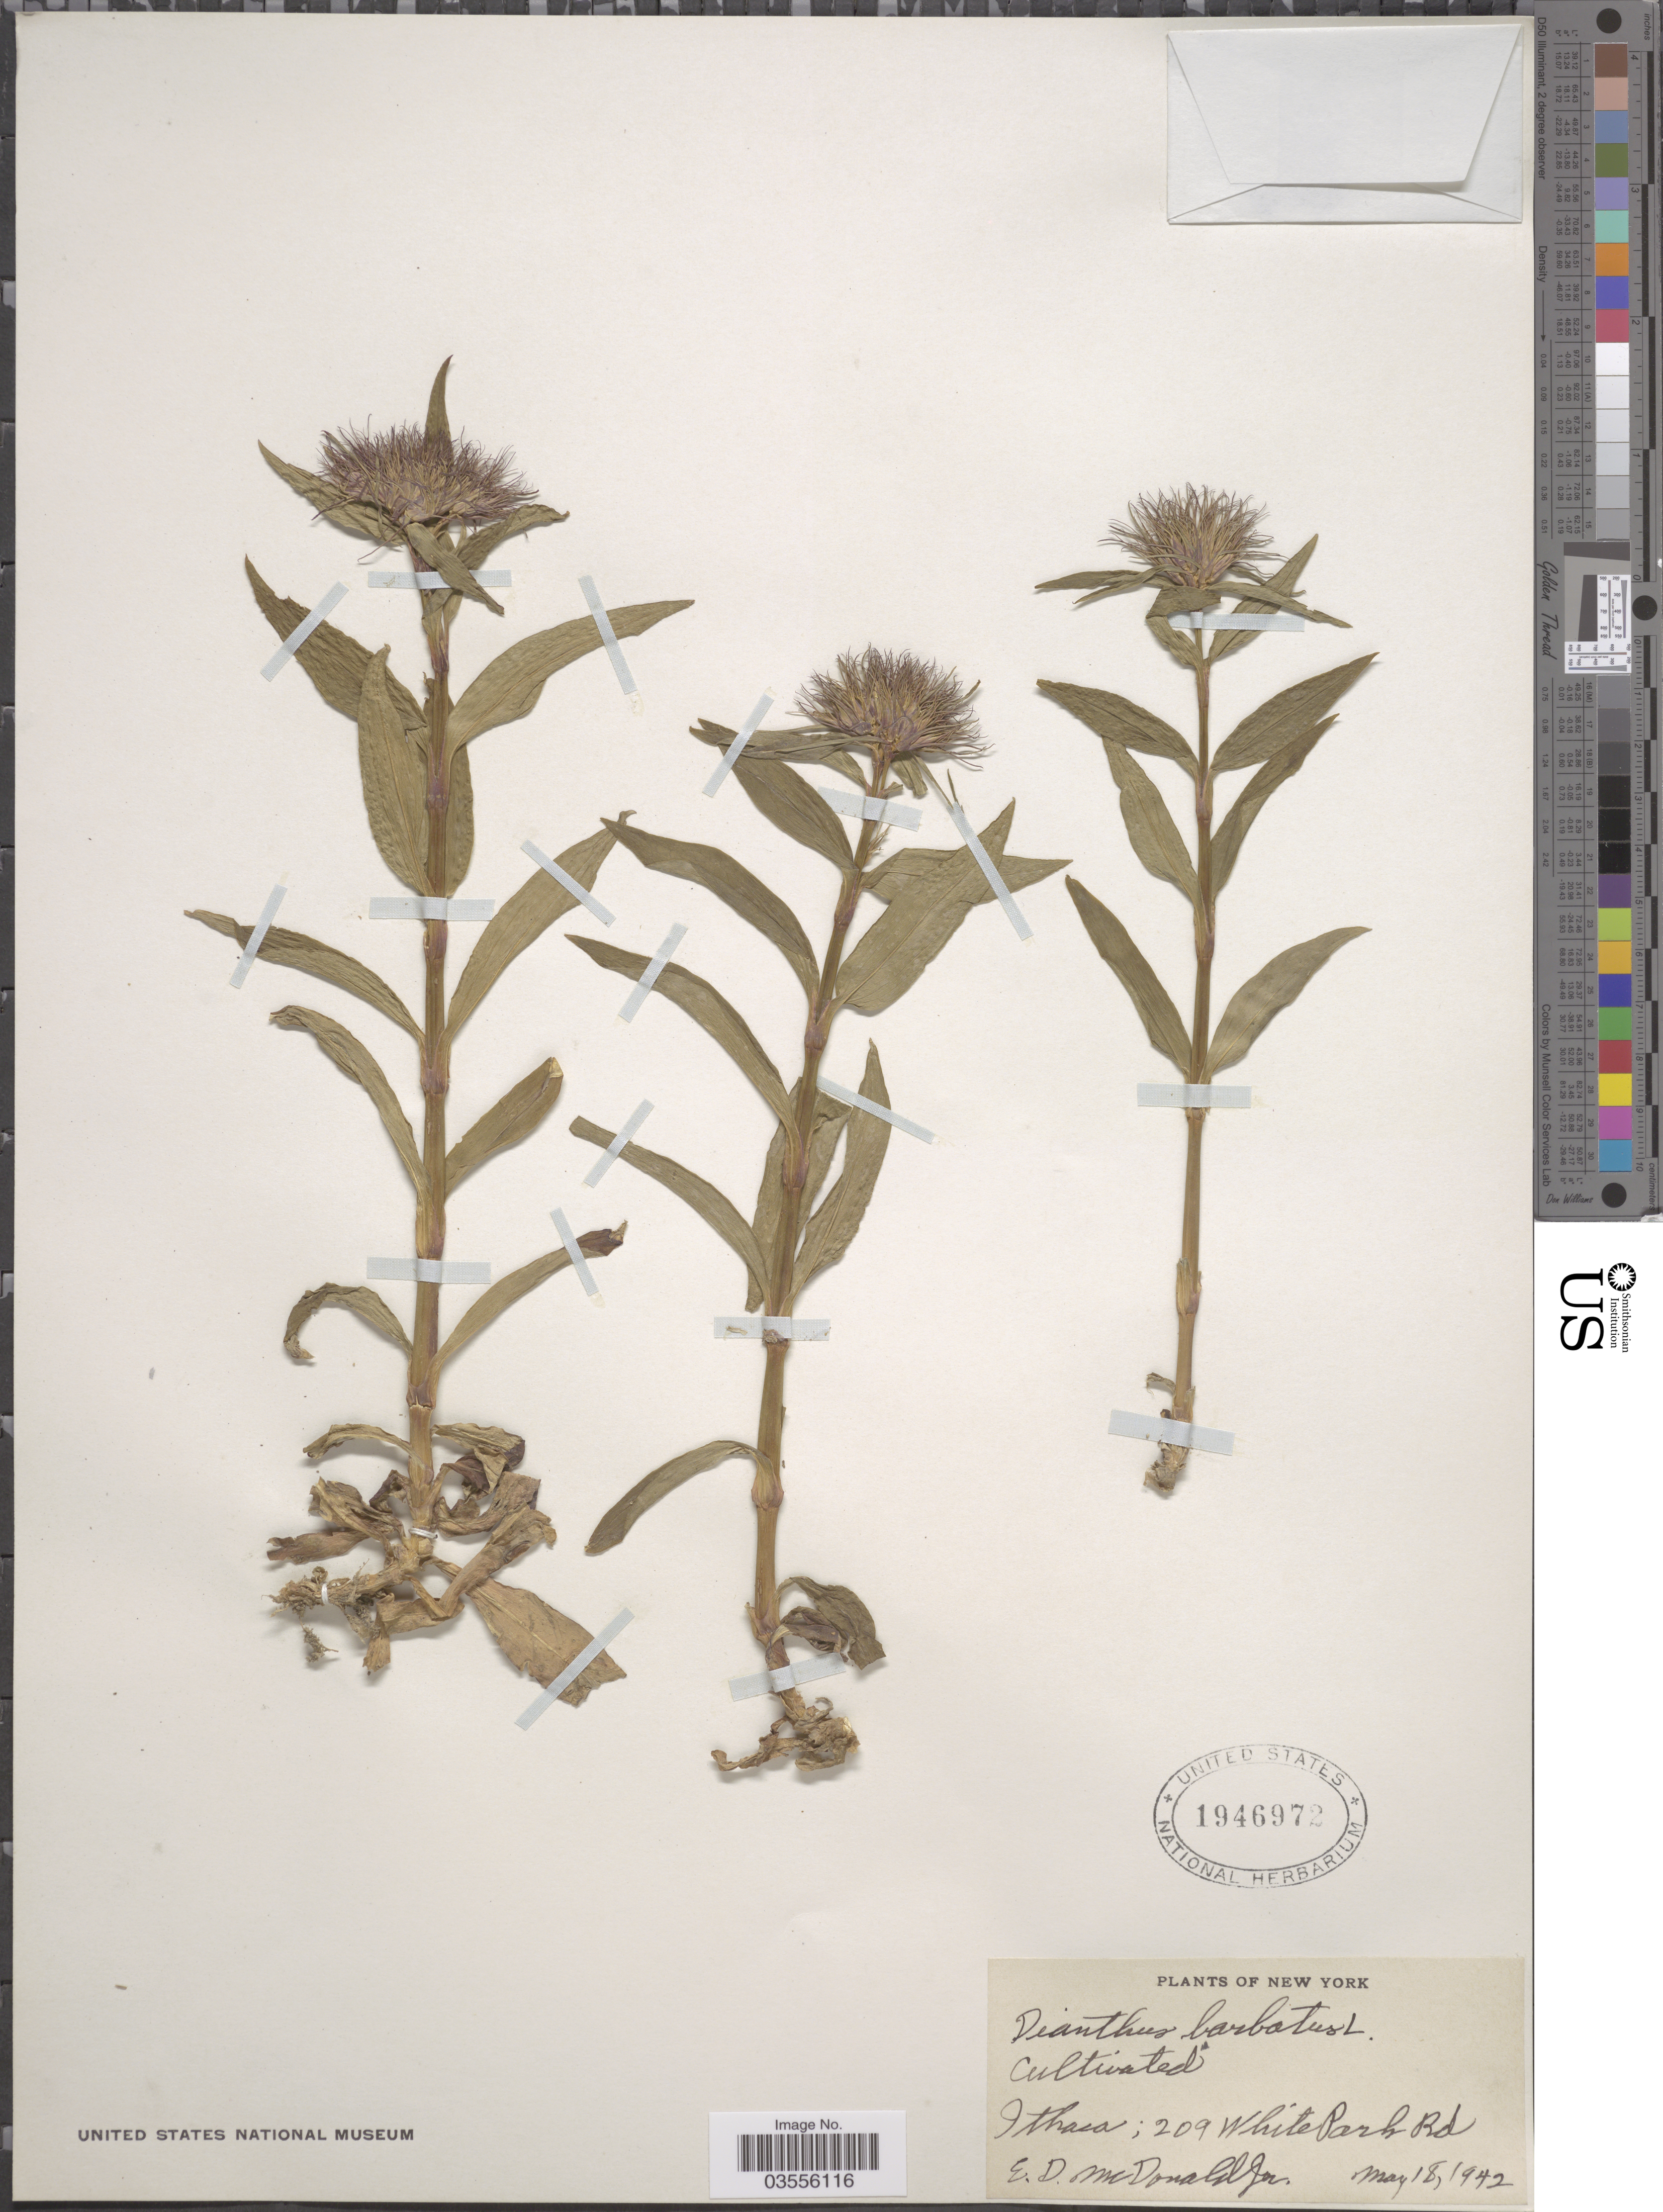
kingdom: Plantae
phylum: Tracheophyta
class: Magnoliopsida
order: Caryophyllales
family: Caryophyllaceae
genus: Dianthus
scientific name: Dianthus barbatus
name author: L.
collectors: E. D. McDonald Jr.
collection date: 1942-05-18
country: United States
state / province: New York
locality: Ithaca; 209 White Park Rd.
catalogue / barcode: US 1946972